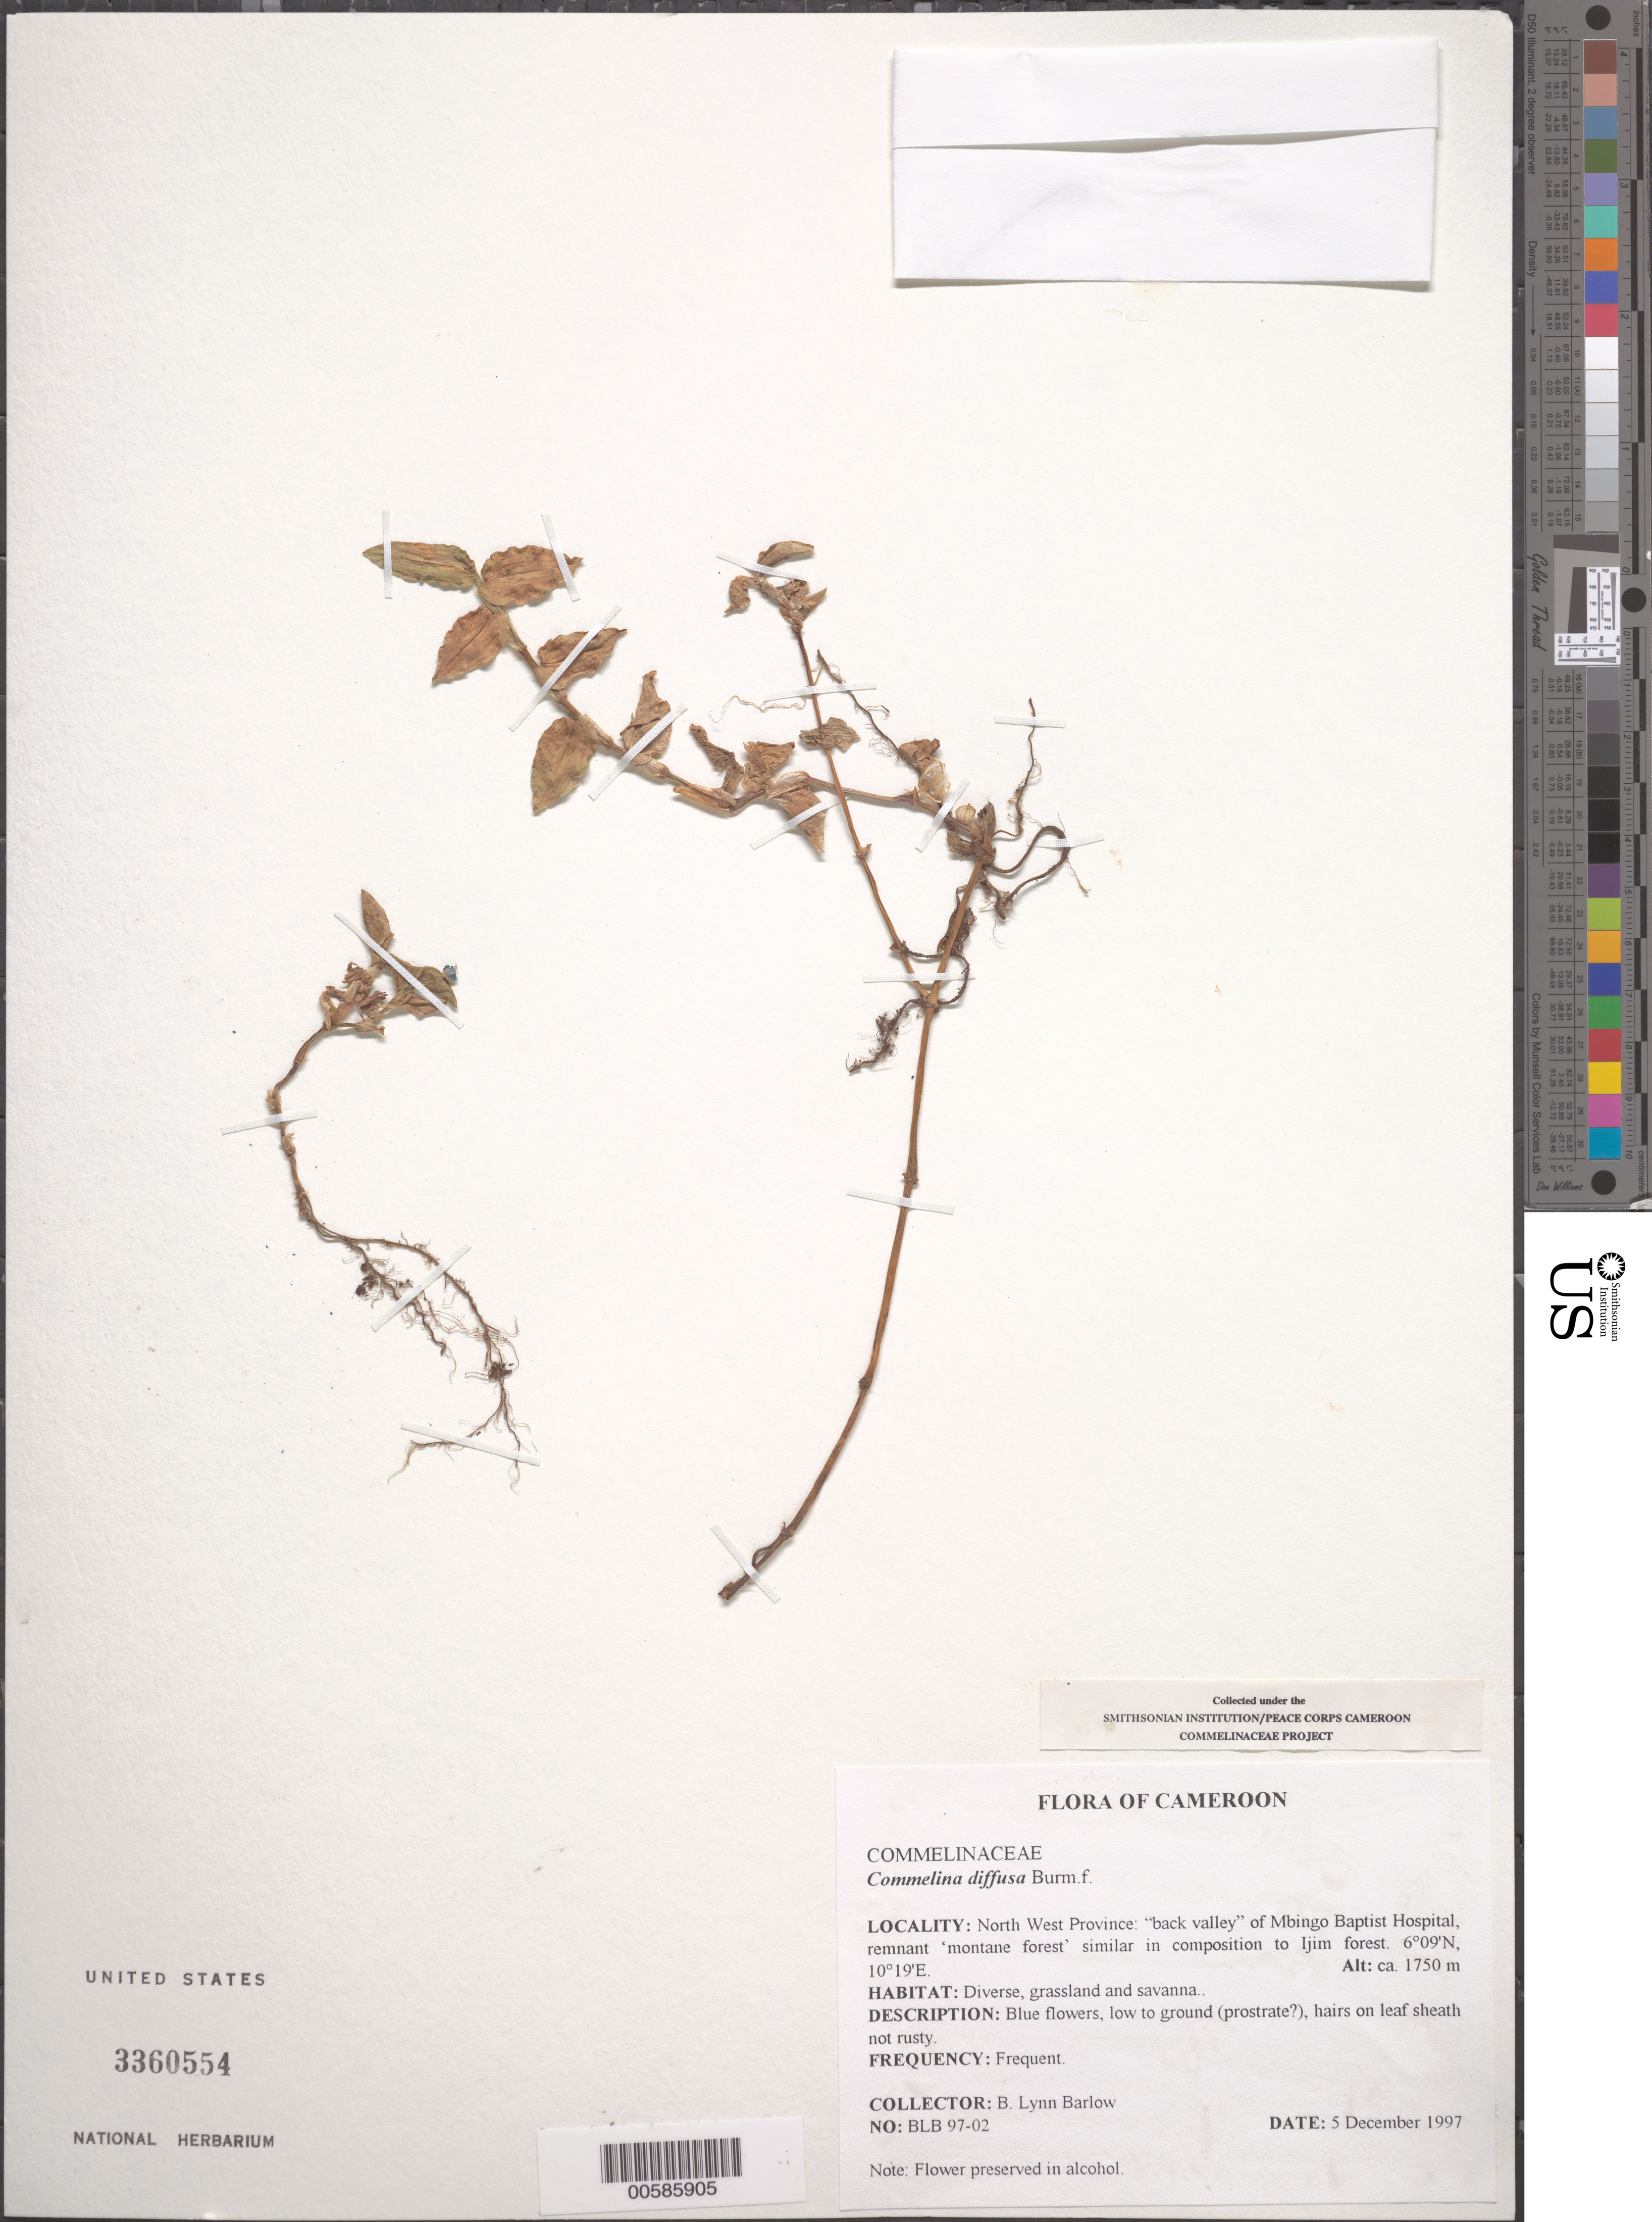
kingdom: Plantae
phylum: Tracheophyta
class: Liliopsida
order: Commelinales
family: Commelinaceae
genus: Commelina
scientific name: Commelina diffusa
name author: Burm. f.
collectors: Lynn Barlow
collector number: BLB 97-02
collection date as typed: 05 Dec 1997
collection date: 1997-12-05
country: Cameroon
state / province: Nord-Ouest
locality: "back valley" of Mbingo Baptist Hospital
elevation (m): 1750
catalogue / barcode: US 3360554